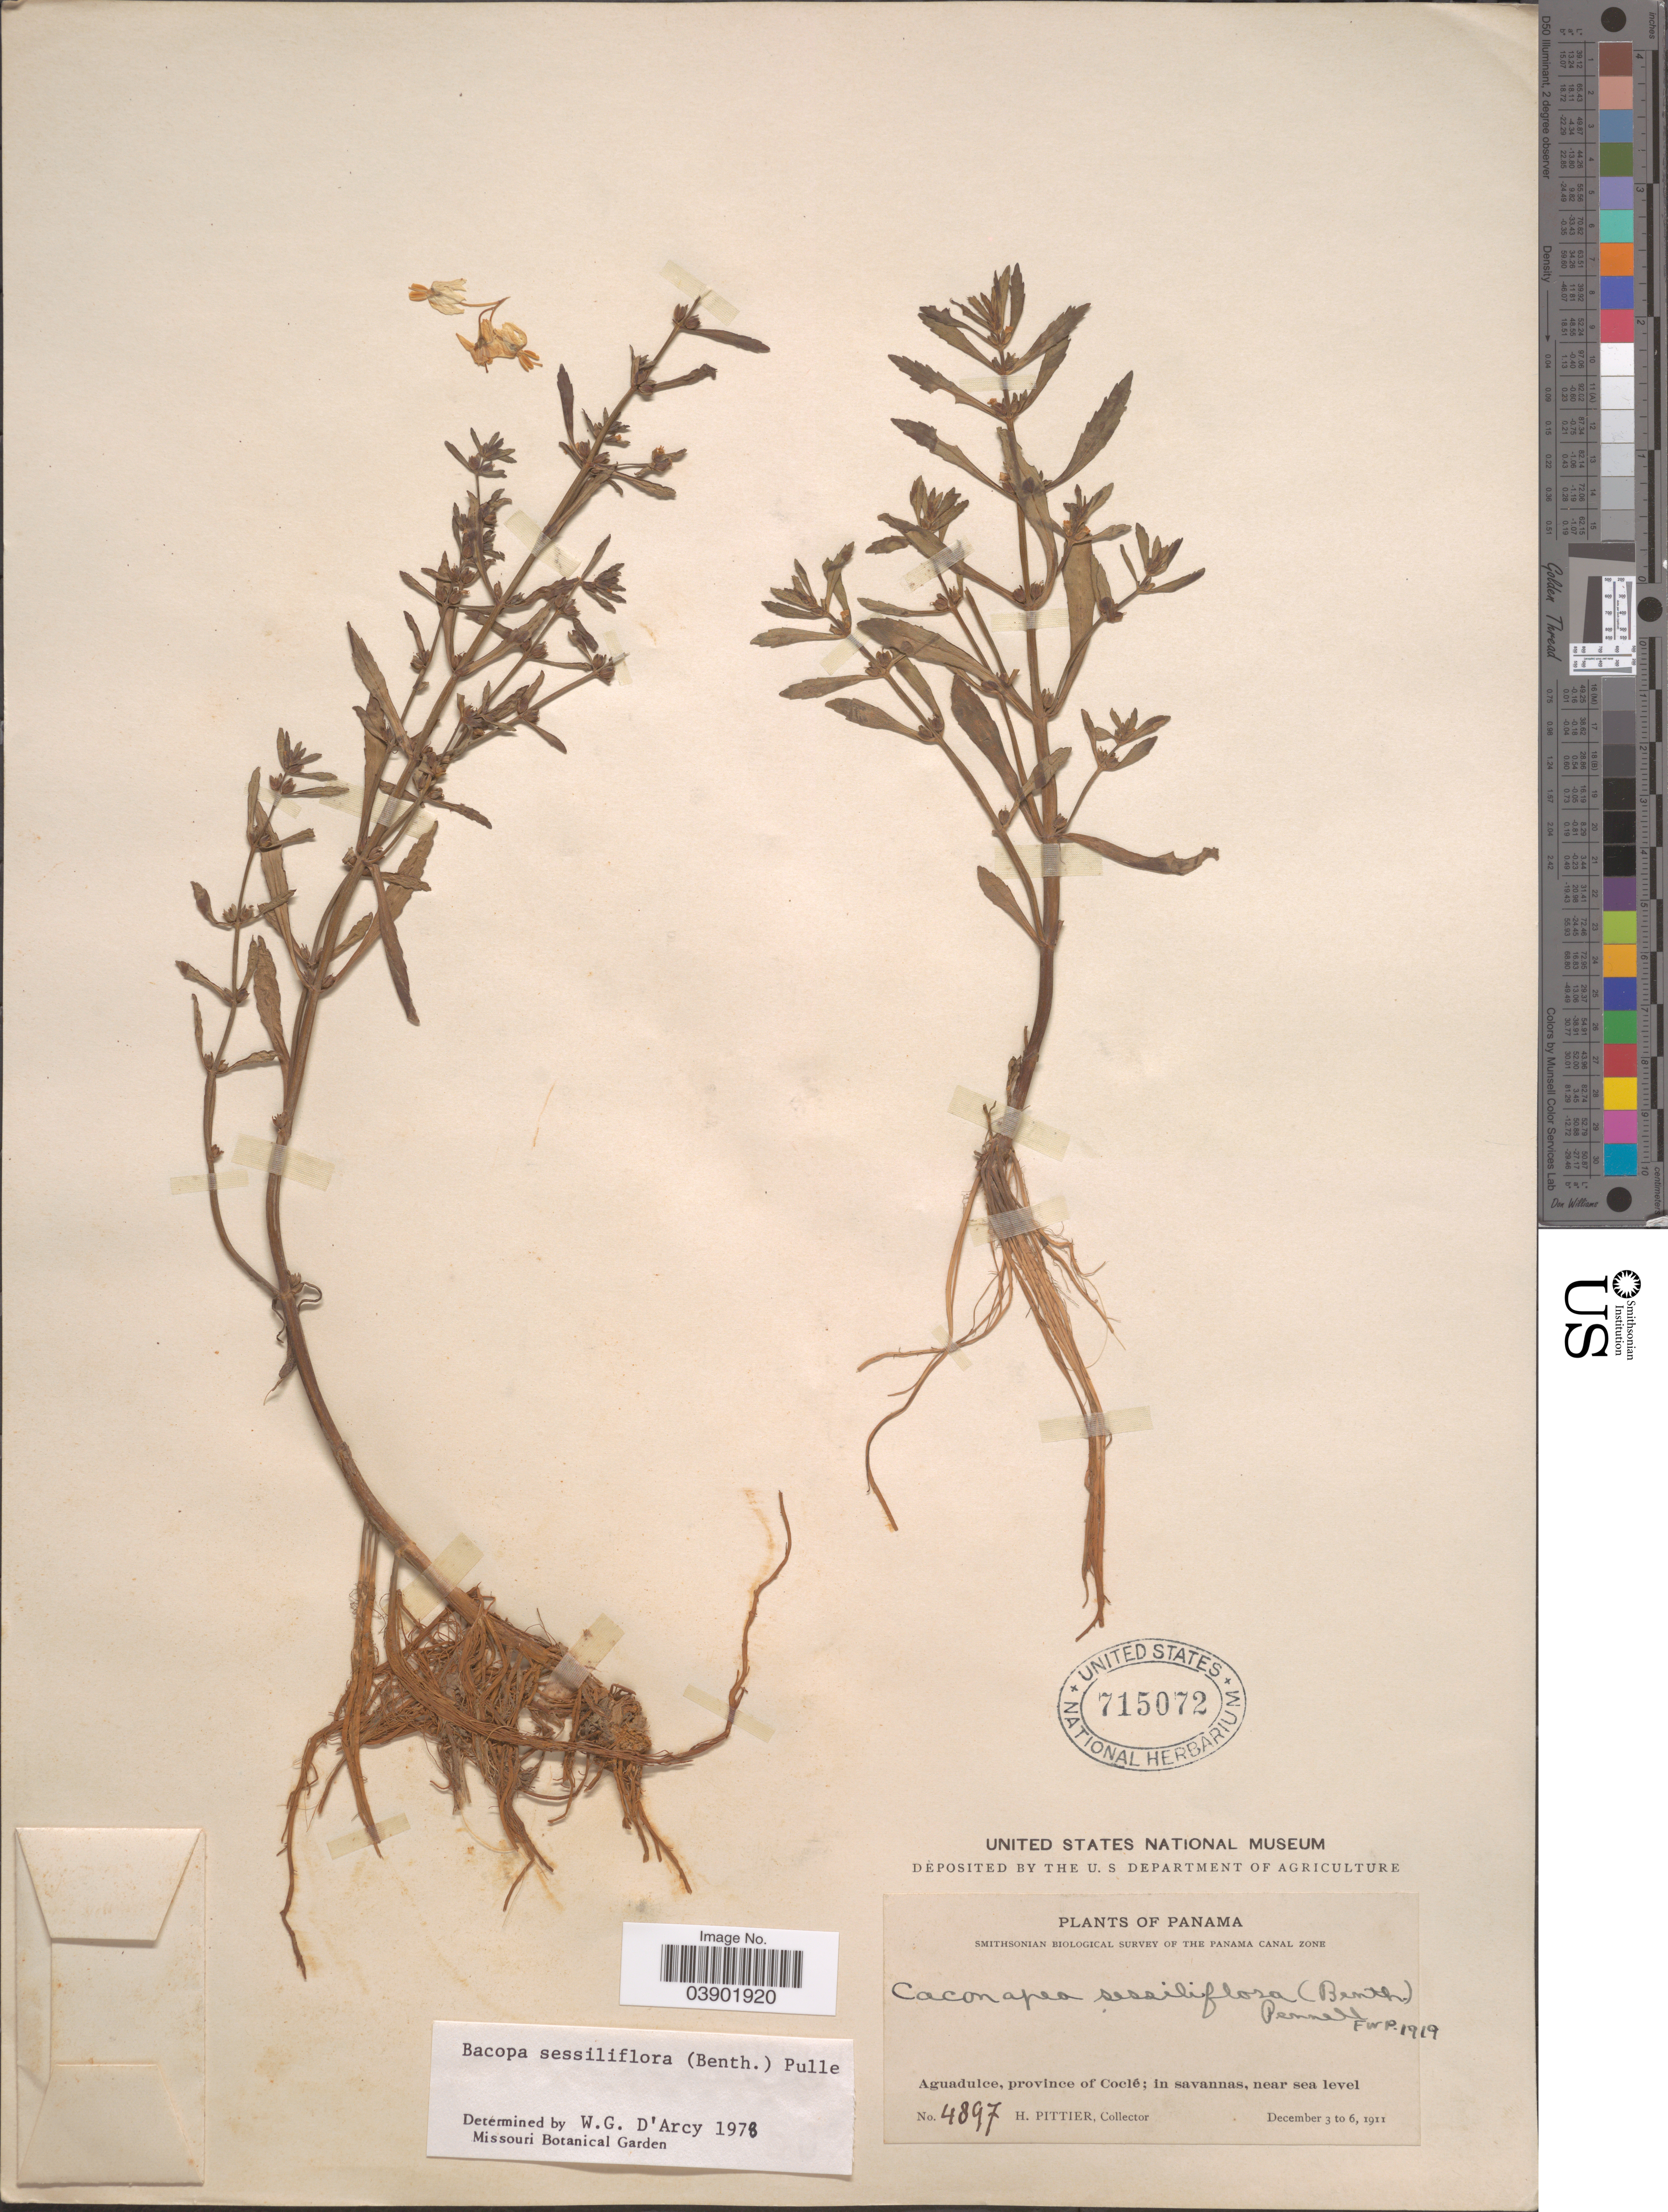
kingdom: Plantae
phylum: Tracheophyta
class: Magnoliopsida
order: Lamiales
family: Plantaginaceae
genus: Bacopa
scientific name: Bacopa sessiliflora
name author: (Benth.) Edwall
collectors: H. F. Pittier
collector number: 4897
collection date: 1911-12-03/1911-12-06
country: Panama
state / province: Cocle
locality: Aguadulce.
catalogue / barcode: US 715072